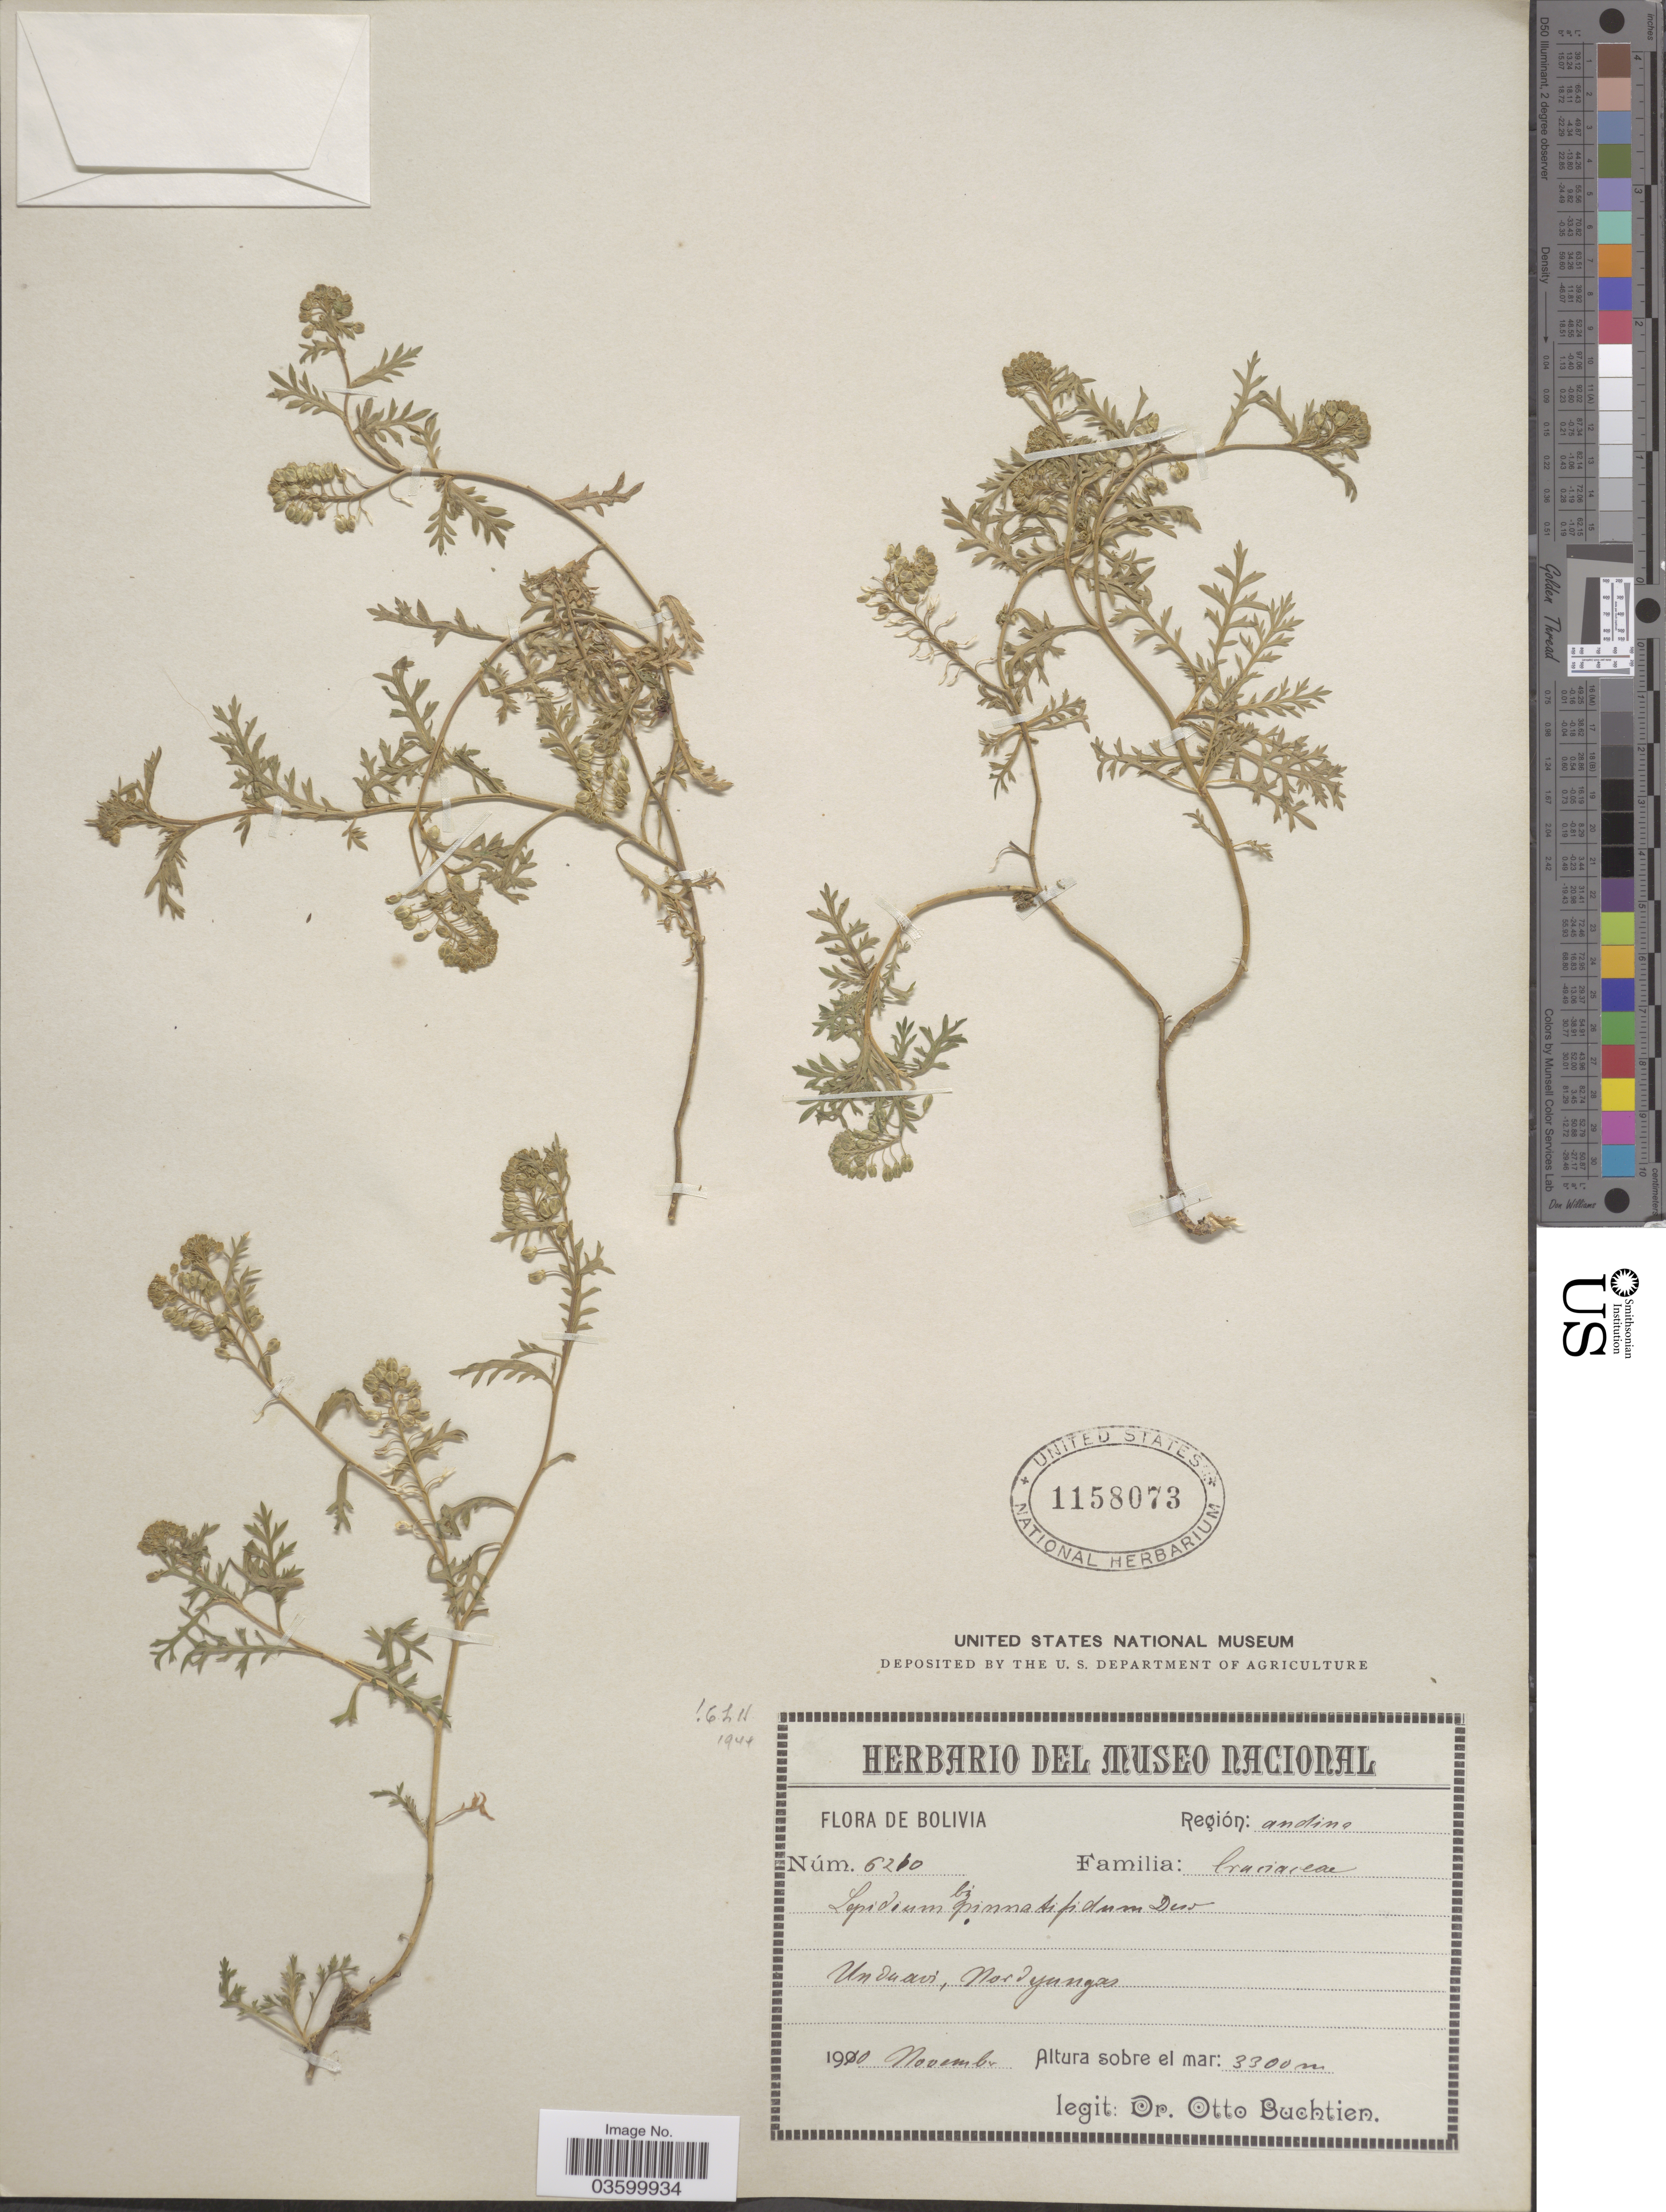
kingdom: Plantae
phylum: Tracheophyta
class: Magnoliopsida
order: Brassicales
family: Brassicaceae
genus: Lepidium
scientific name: Lepidium bipinnatifidum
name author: Desv.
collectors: O. Buchtien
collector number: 6210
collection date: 1910-11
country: Bolivia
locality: Región: andina. Unduavi, Nordyungas.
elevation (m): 3300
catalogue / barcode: US 1158073